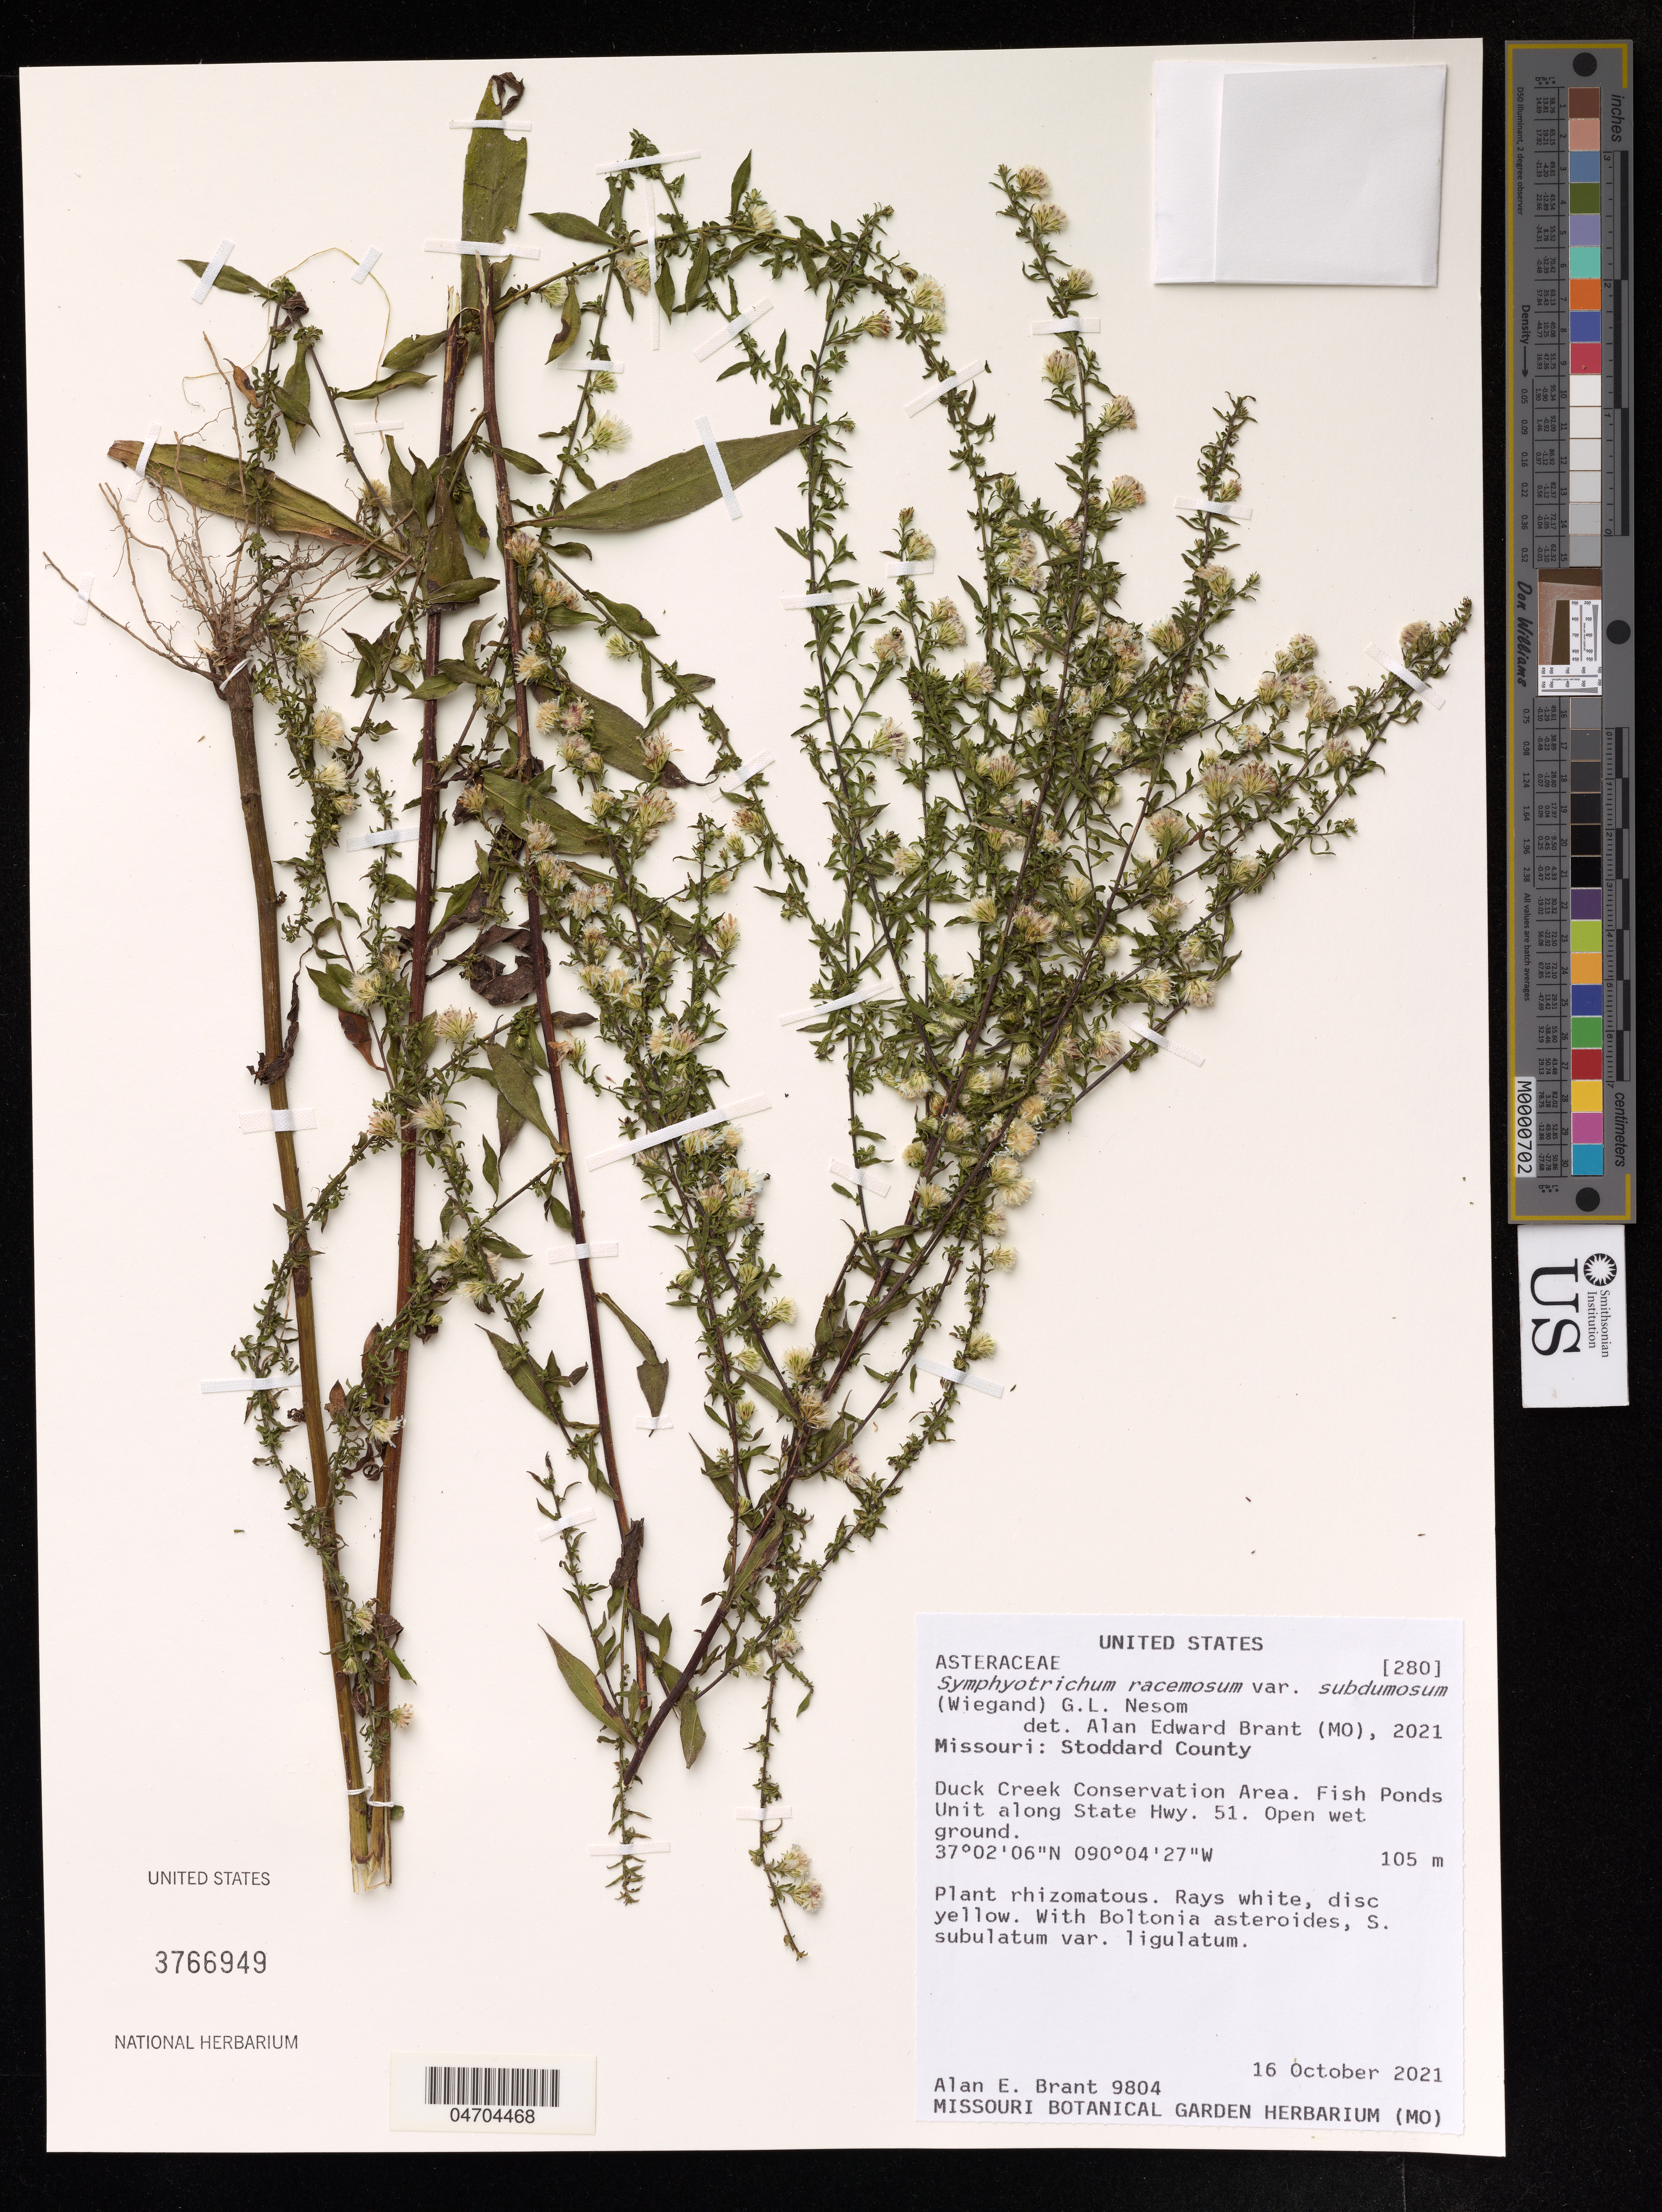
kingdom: Plantae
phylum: Tracheophyta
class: Magnoliopsida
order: Asterales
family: Asteraceae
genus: Symphyotrichum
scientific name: Symphyotrichum racemosum var. subdumosum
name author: (Wiegand) G.L. Nesom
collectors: A. Brant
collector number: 9804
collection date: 2021-10-16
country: United States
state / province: Missouri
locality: Stoddard County, Duck Creek Conservation Area. Fish Ponds Unit along State Hwy. 51.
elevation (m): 105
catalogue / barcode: US 3766949